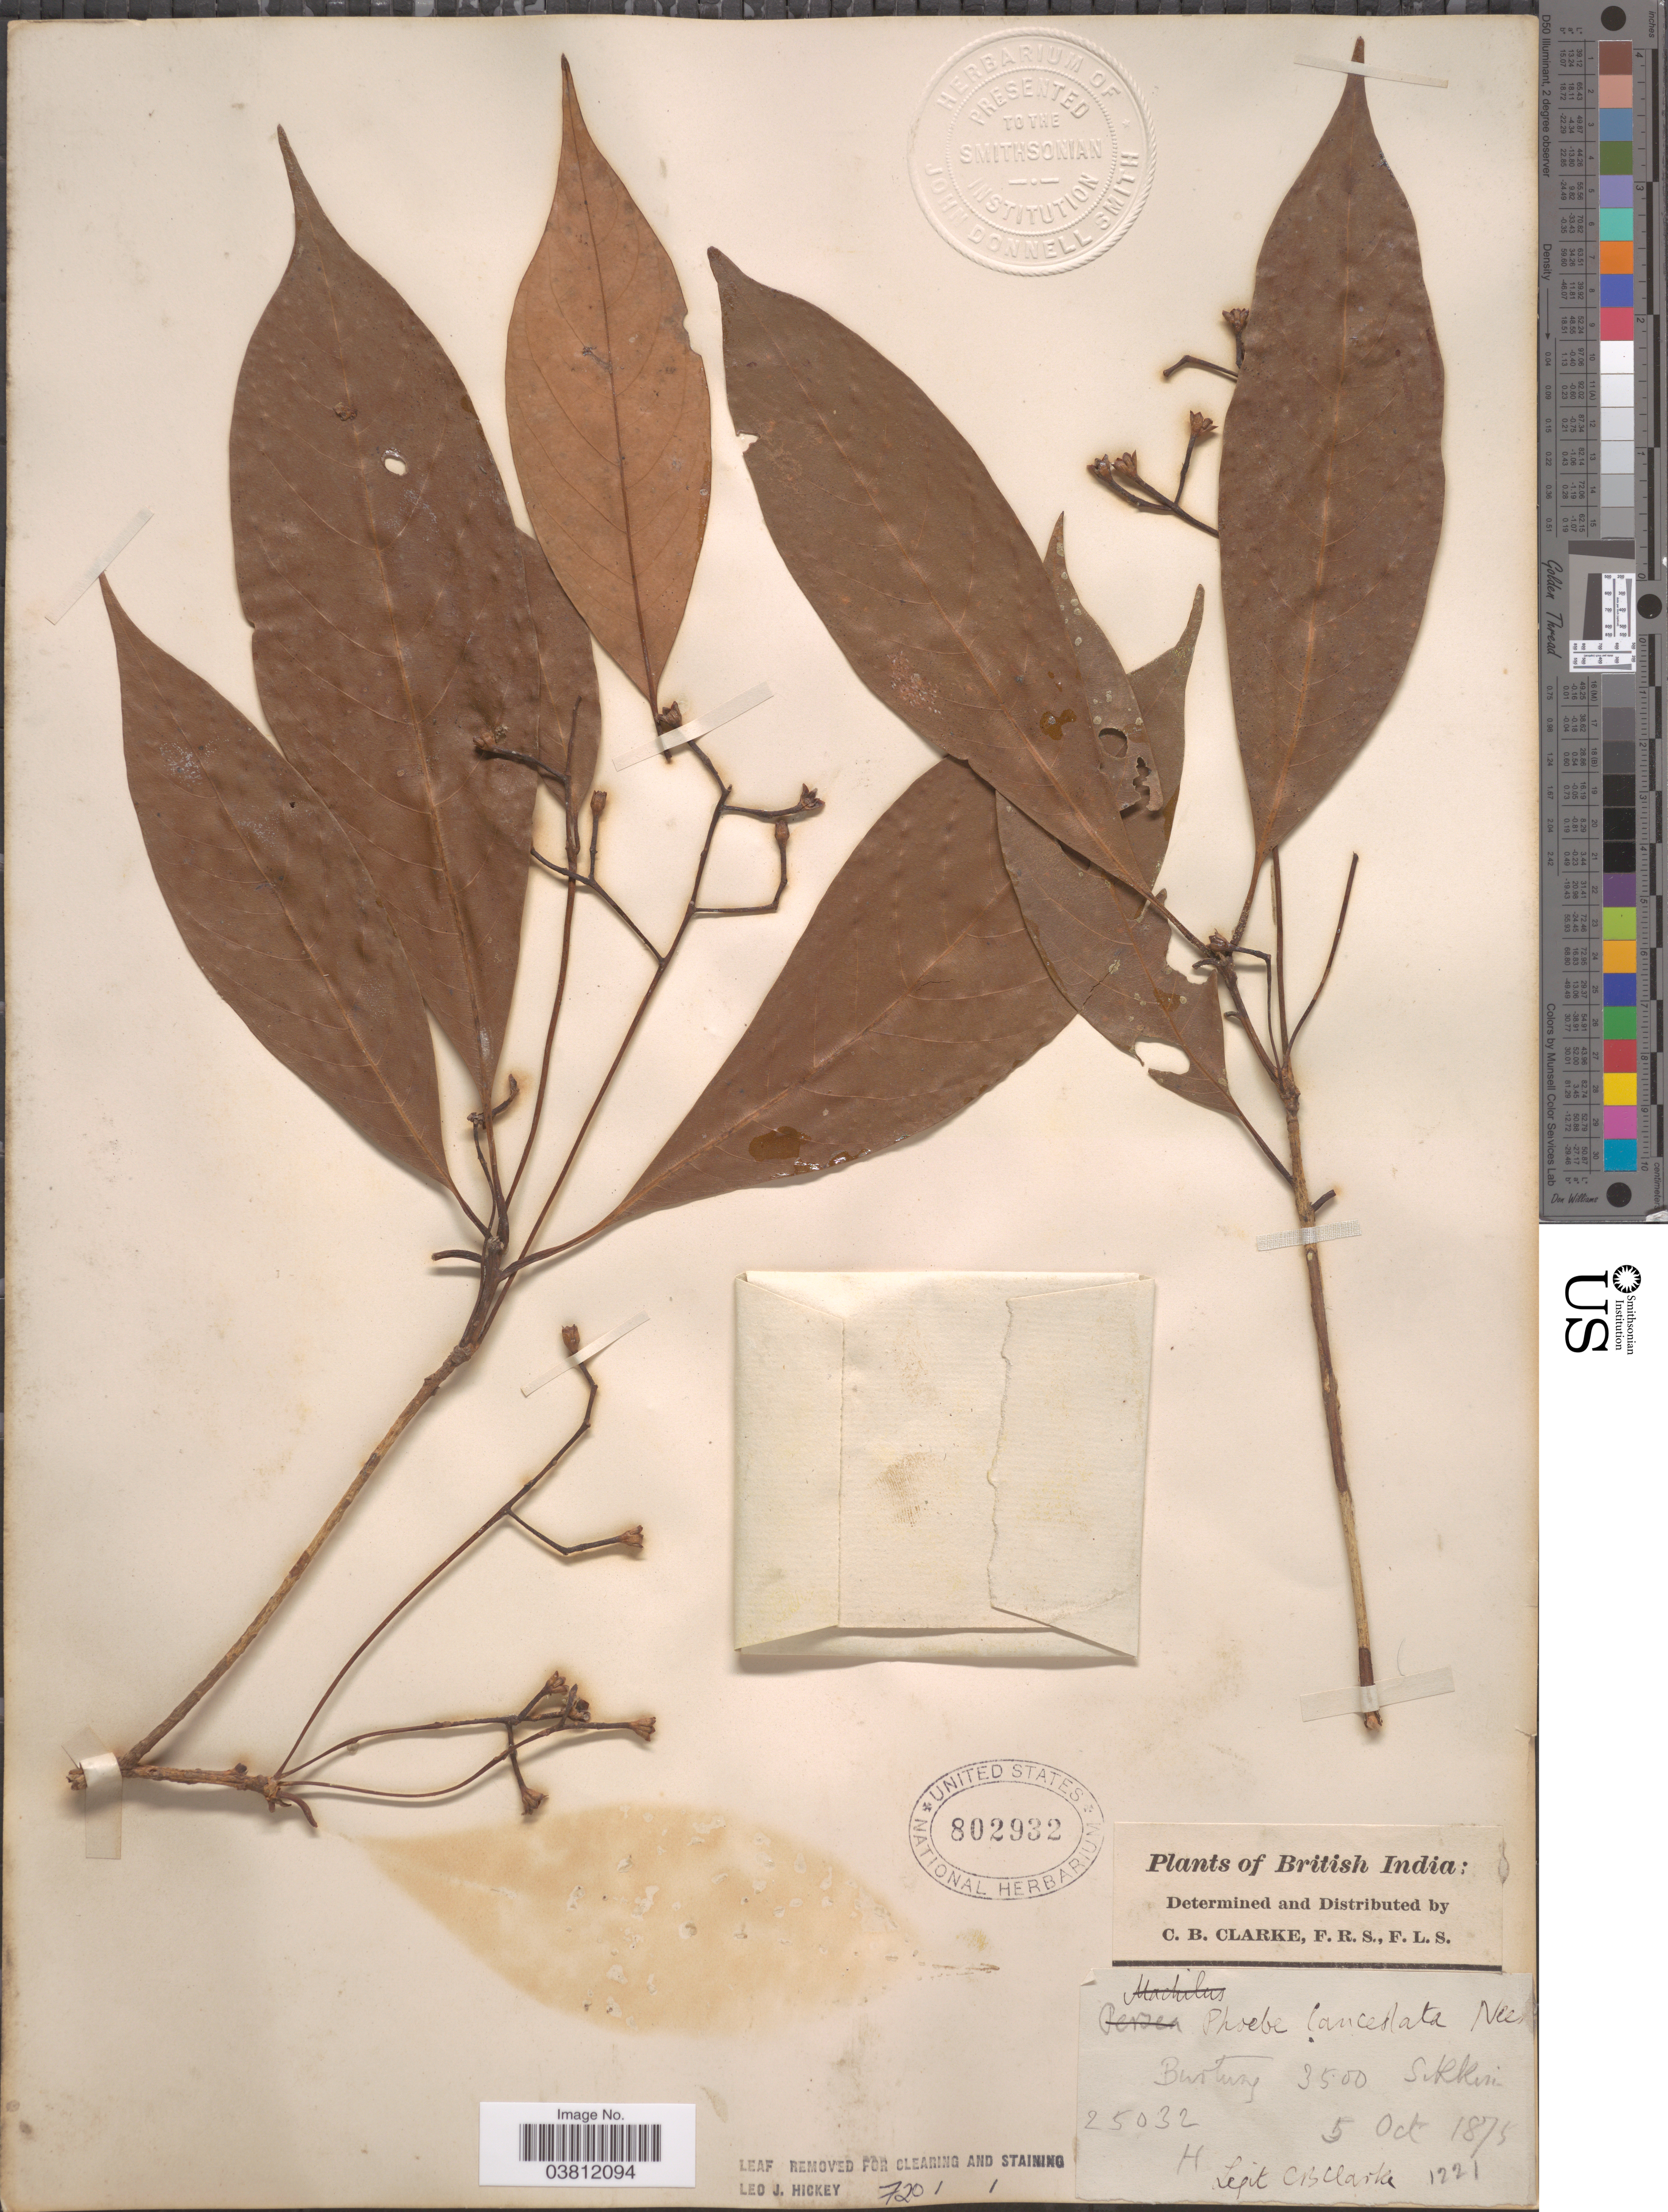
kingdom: Plantae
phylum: Tracheophyta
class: Magnoliopsida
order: Laurales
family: Lauraceae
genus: Phoebe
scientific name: Phoebe lanceolata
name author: Nees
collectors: C. B. Clarke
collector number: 25032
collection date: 1875-10-05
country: India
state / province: Sikkim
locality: British India. Burtung.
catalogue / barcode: US 802932